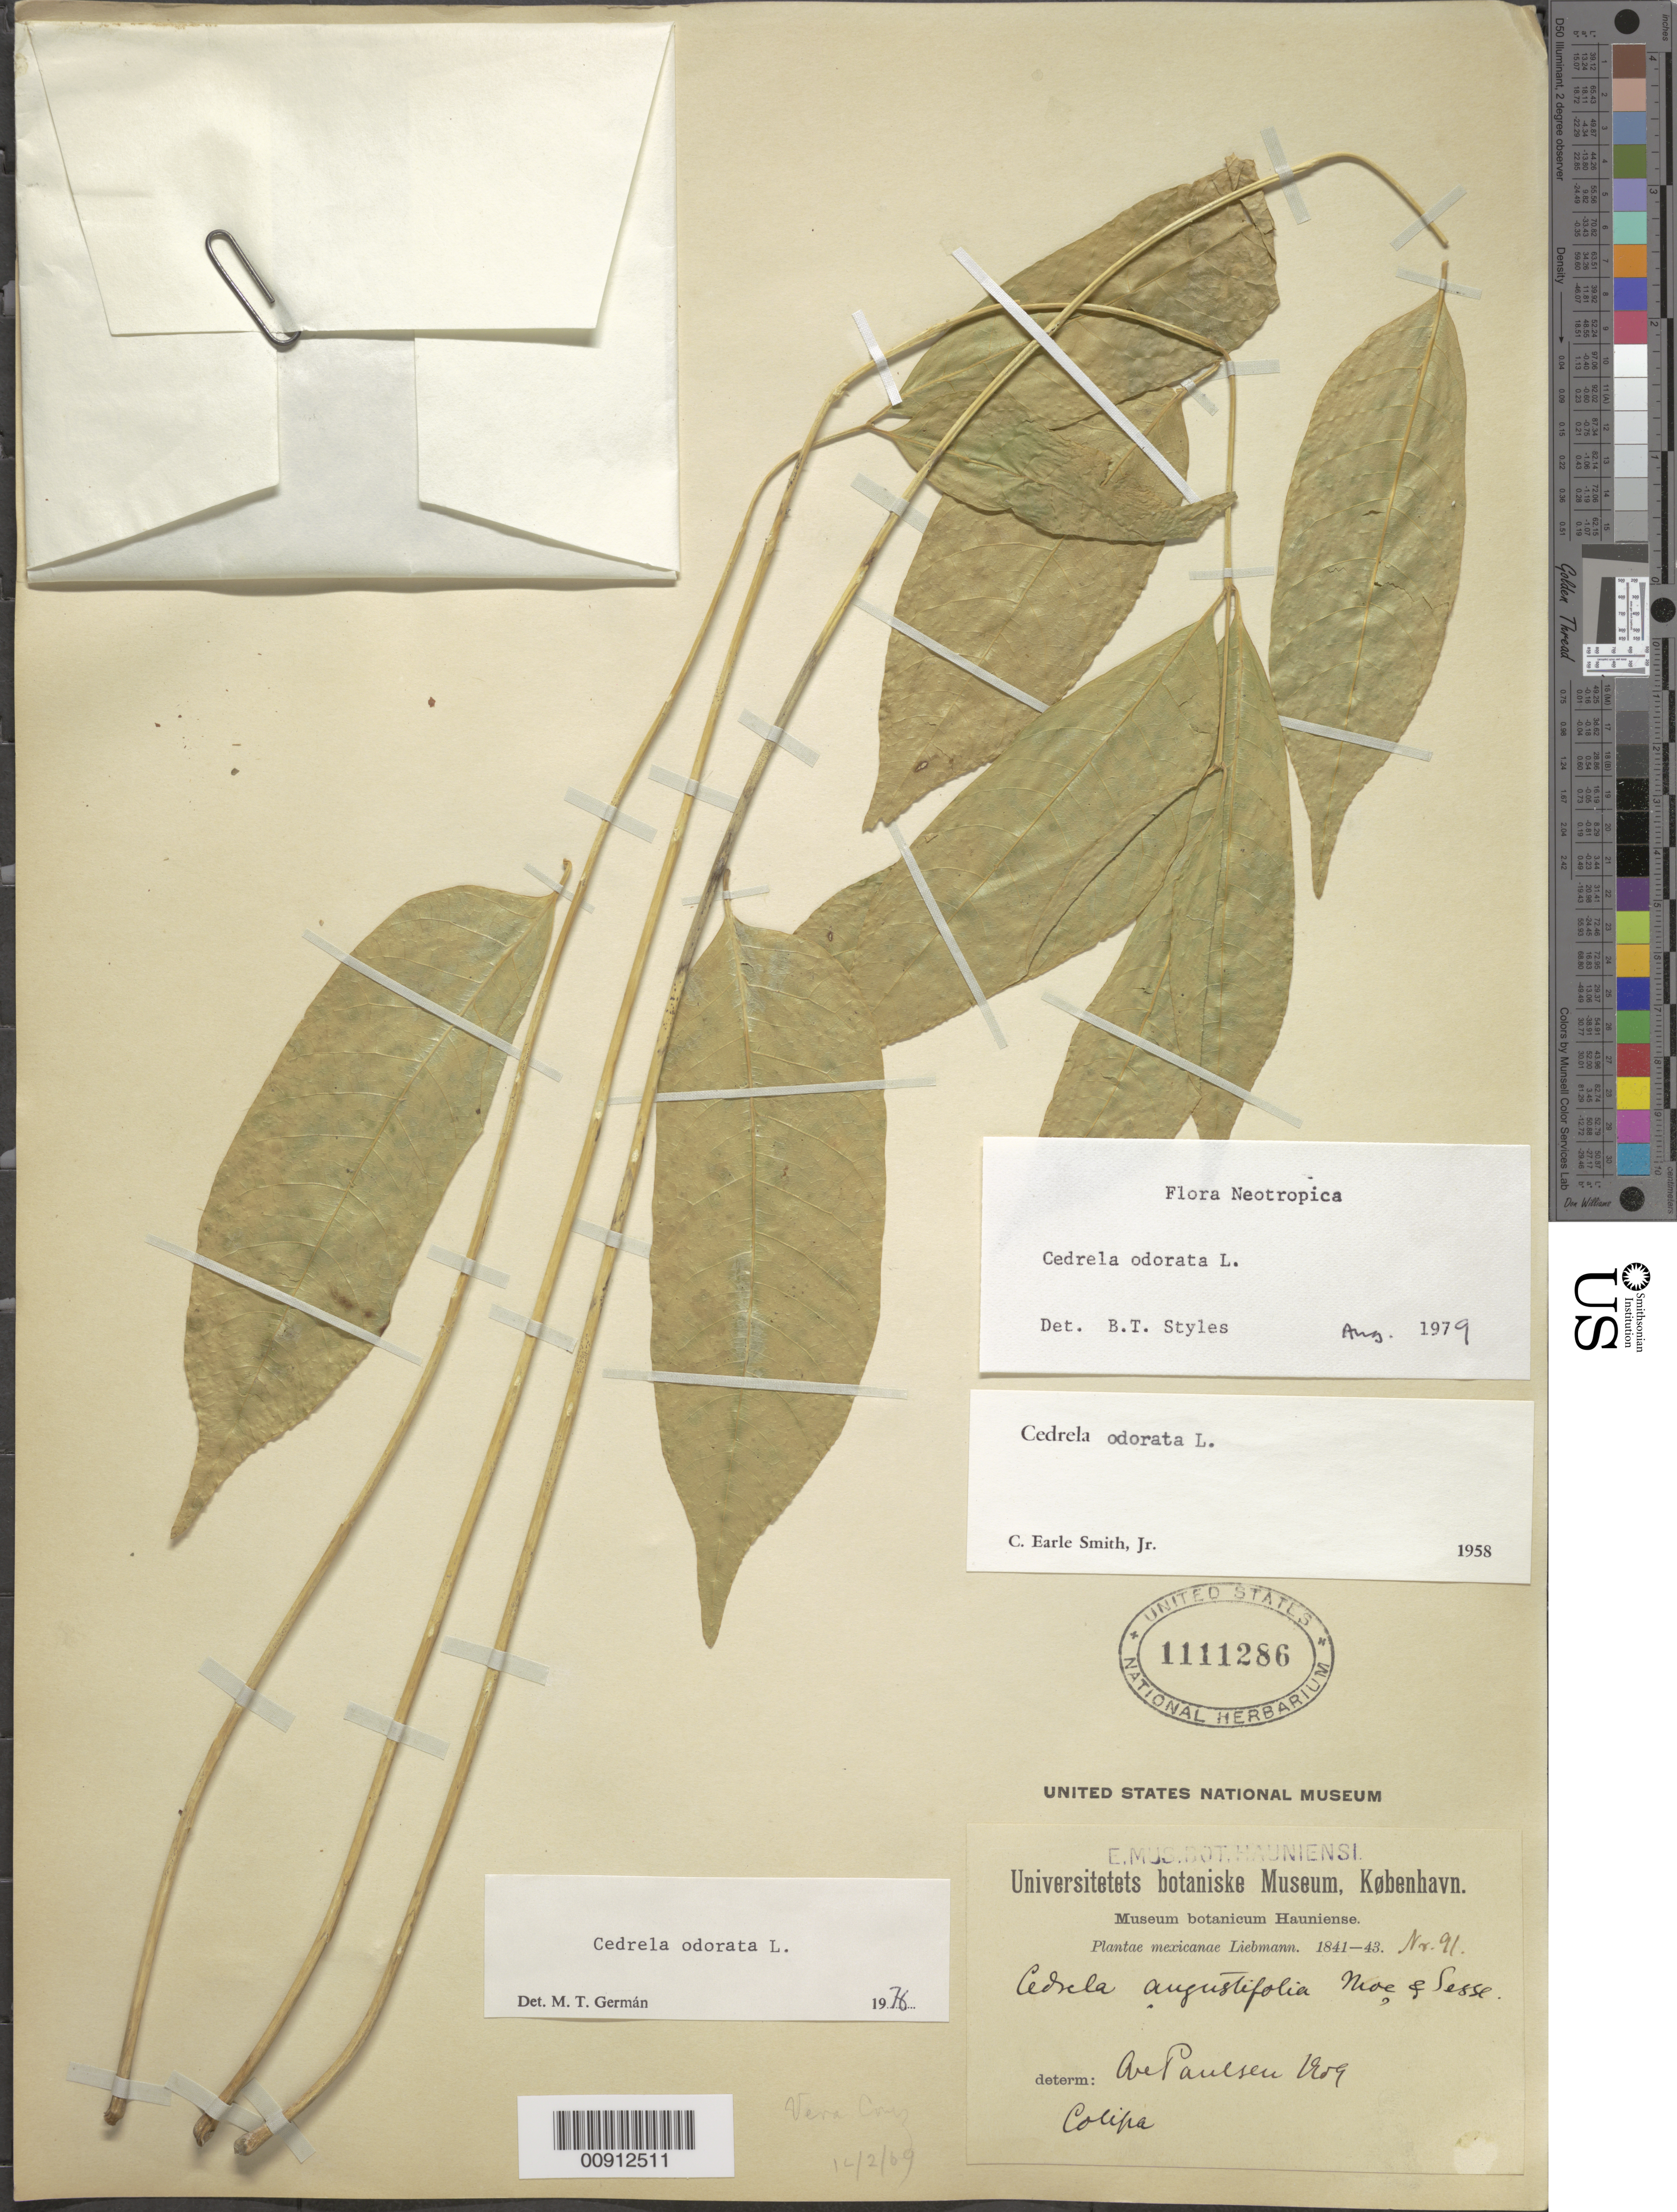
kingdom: Plantae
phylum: Tracheophyta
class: Magnoliopsida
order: Sapindales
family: Meliaceae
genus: Cedrela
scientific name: Cedrela odorata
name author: L.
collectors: F. M. Liebmann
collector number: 91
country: Mexico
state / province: Veracruz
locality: Colipa.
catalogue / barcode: US 1111286